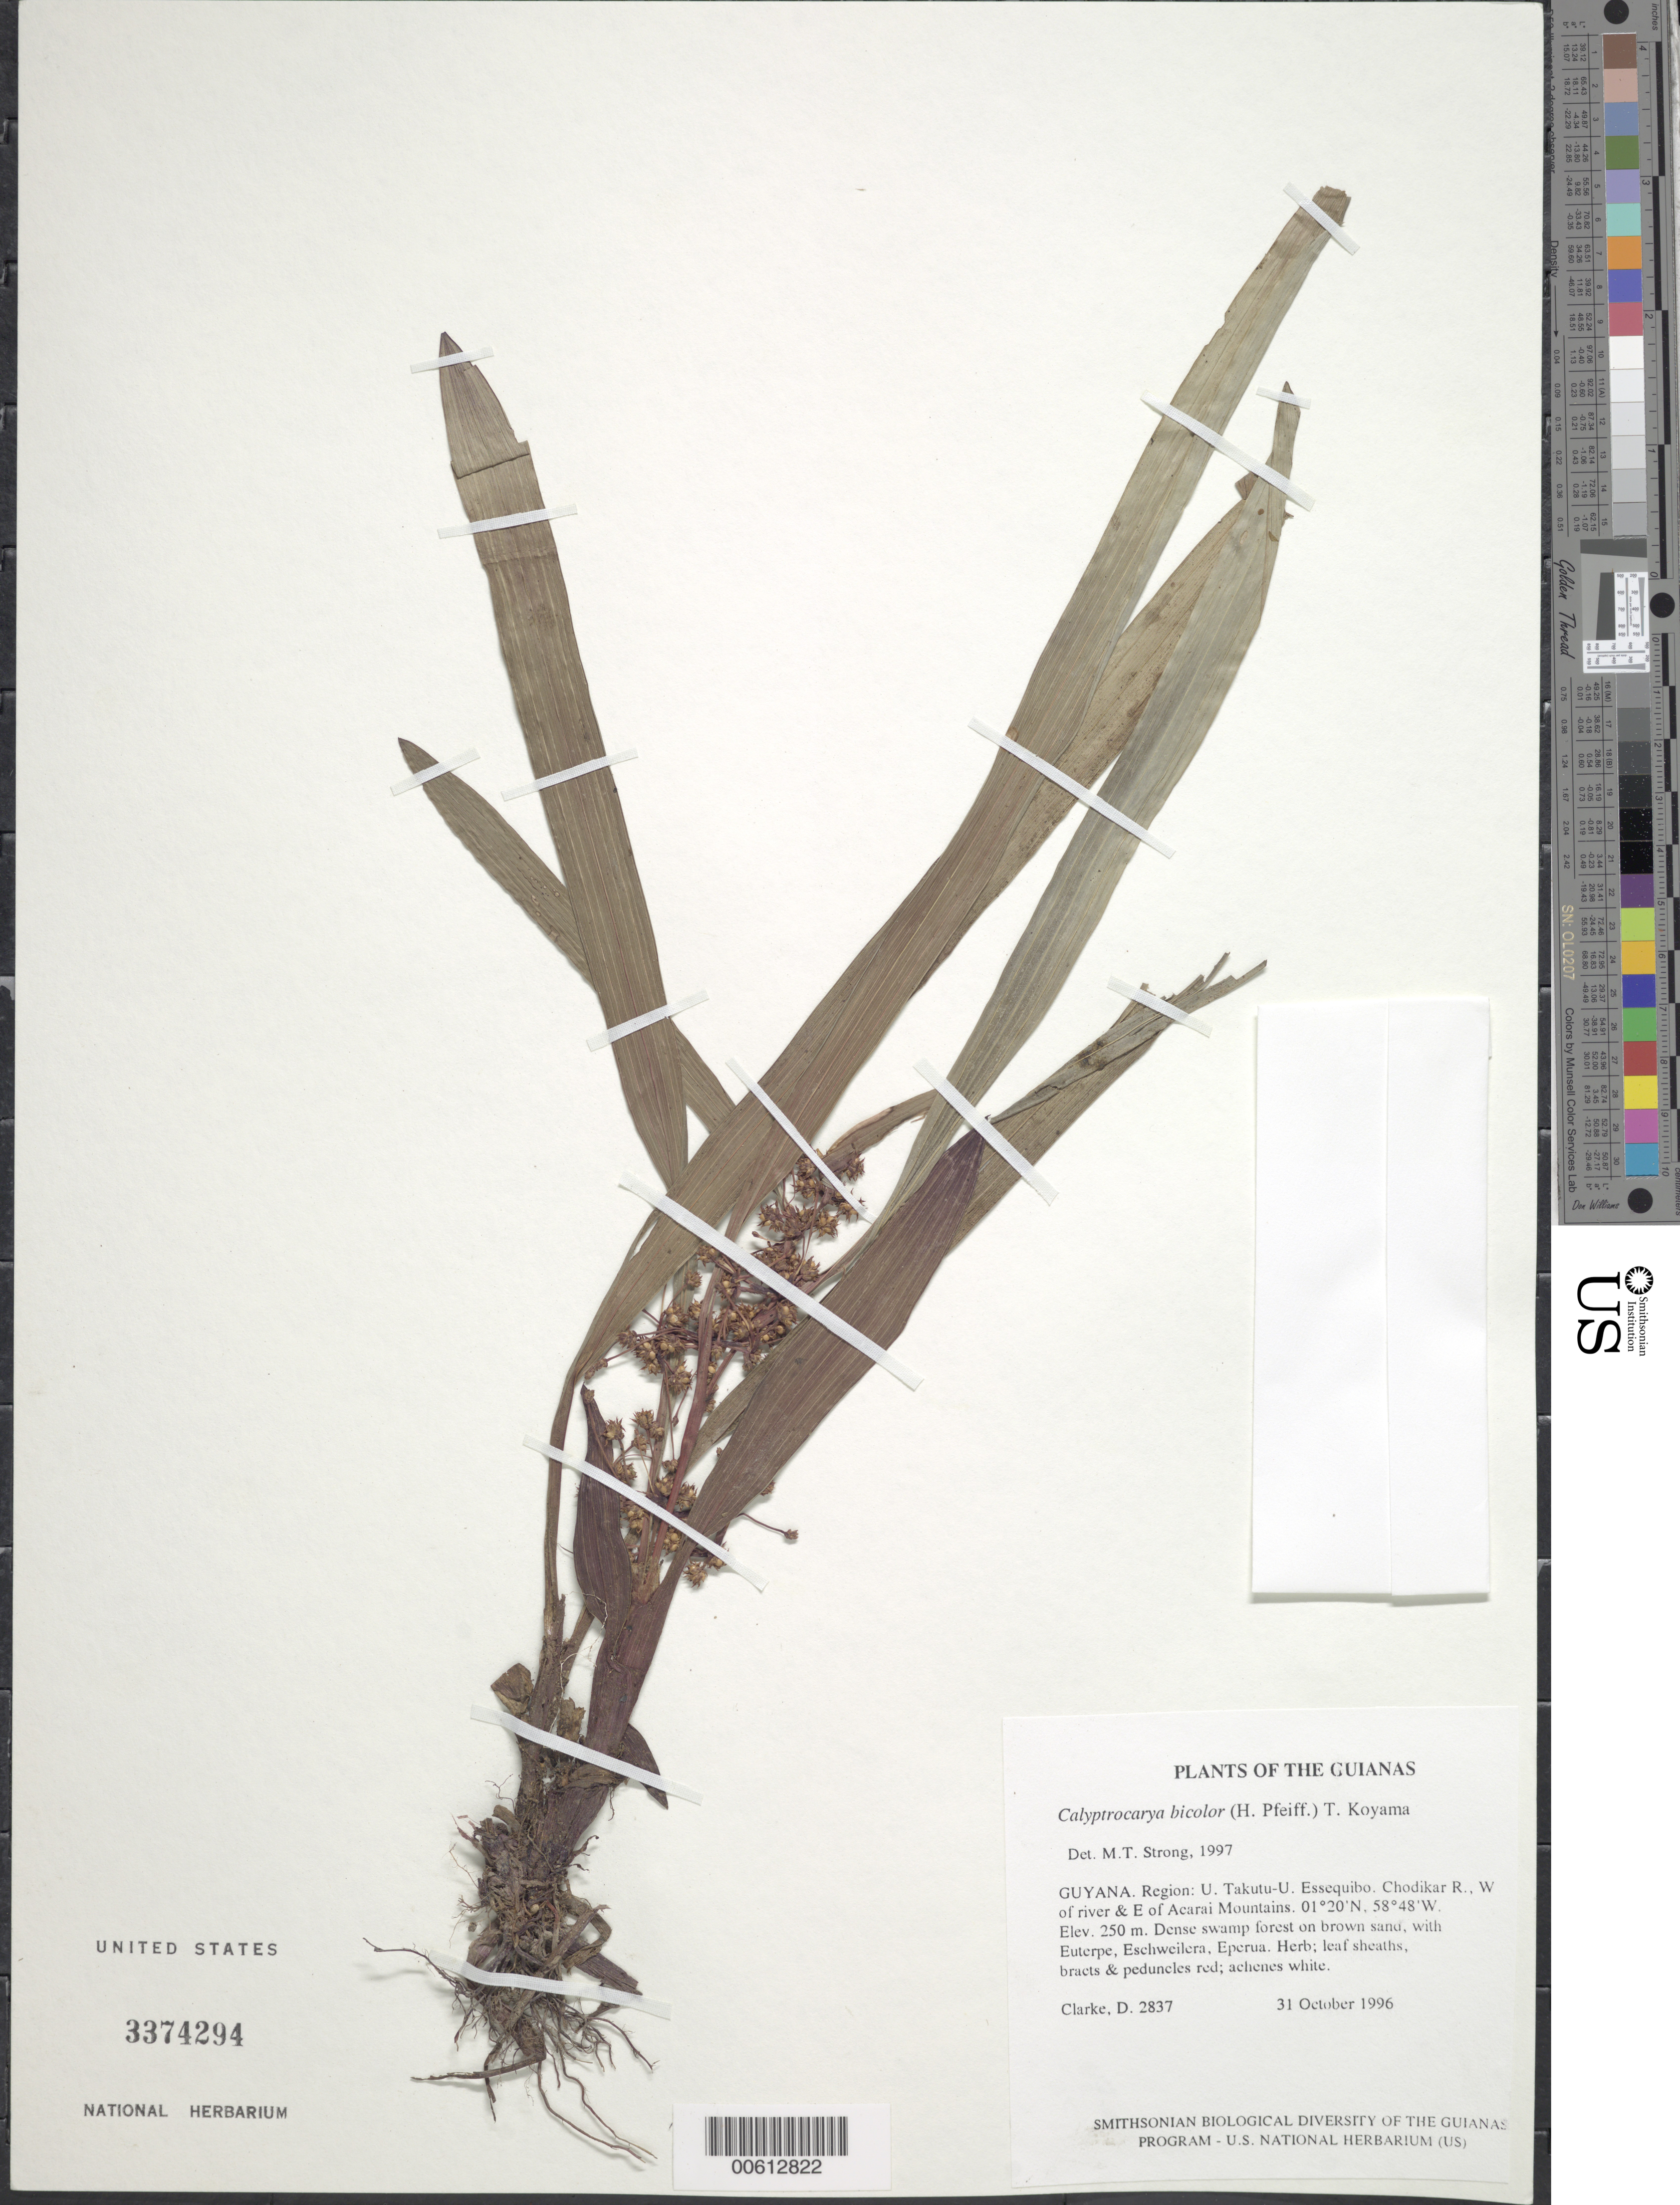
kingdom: Plantae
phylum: Tracheophyta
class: Liliopsida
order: Poales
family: Cyperaceae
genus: Calyptrocarya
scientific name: Calyptrocarya bicolor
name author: (H. Pfeiff.) T. Koyama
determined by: Strong, M. T., (US), Smithsonian Institution - National Museum of Natural History (UNITED STATES)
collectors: H. D. Clarke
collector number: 2837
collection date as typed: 31 October 1996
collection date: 1996-10-31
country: Guyana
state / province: U. Takutu-U. Essequibo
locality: Chodikar R., W of river & E of Acarai Mountains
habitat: Dense swamp forest on brown sand, with Euterpe, Eschweilera, Eperua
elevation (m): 250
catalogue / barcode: US 3374294